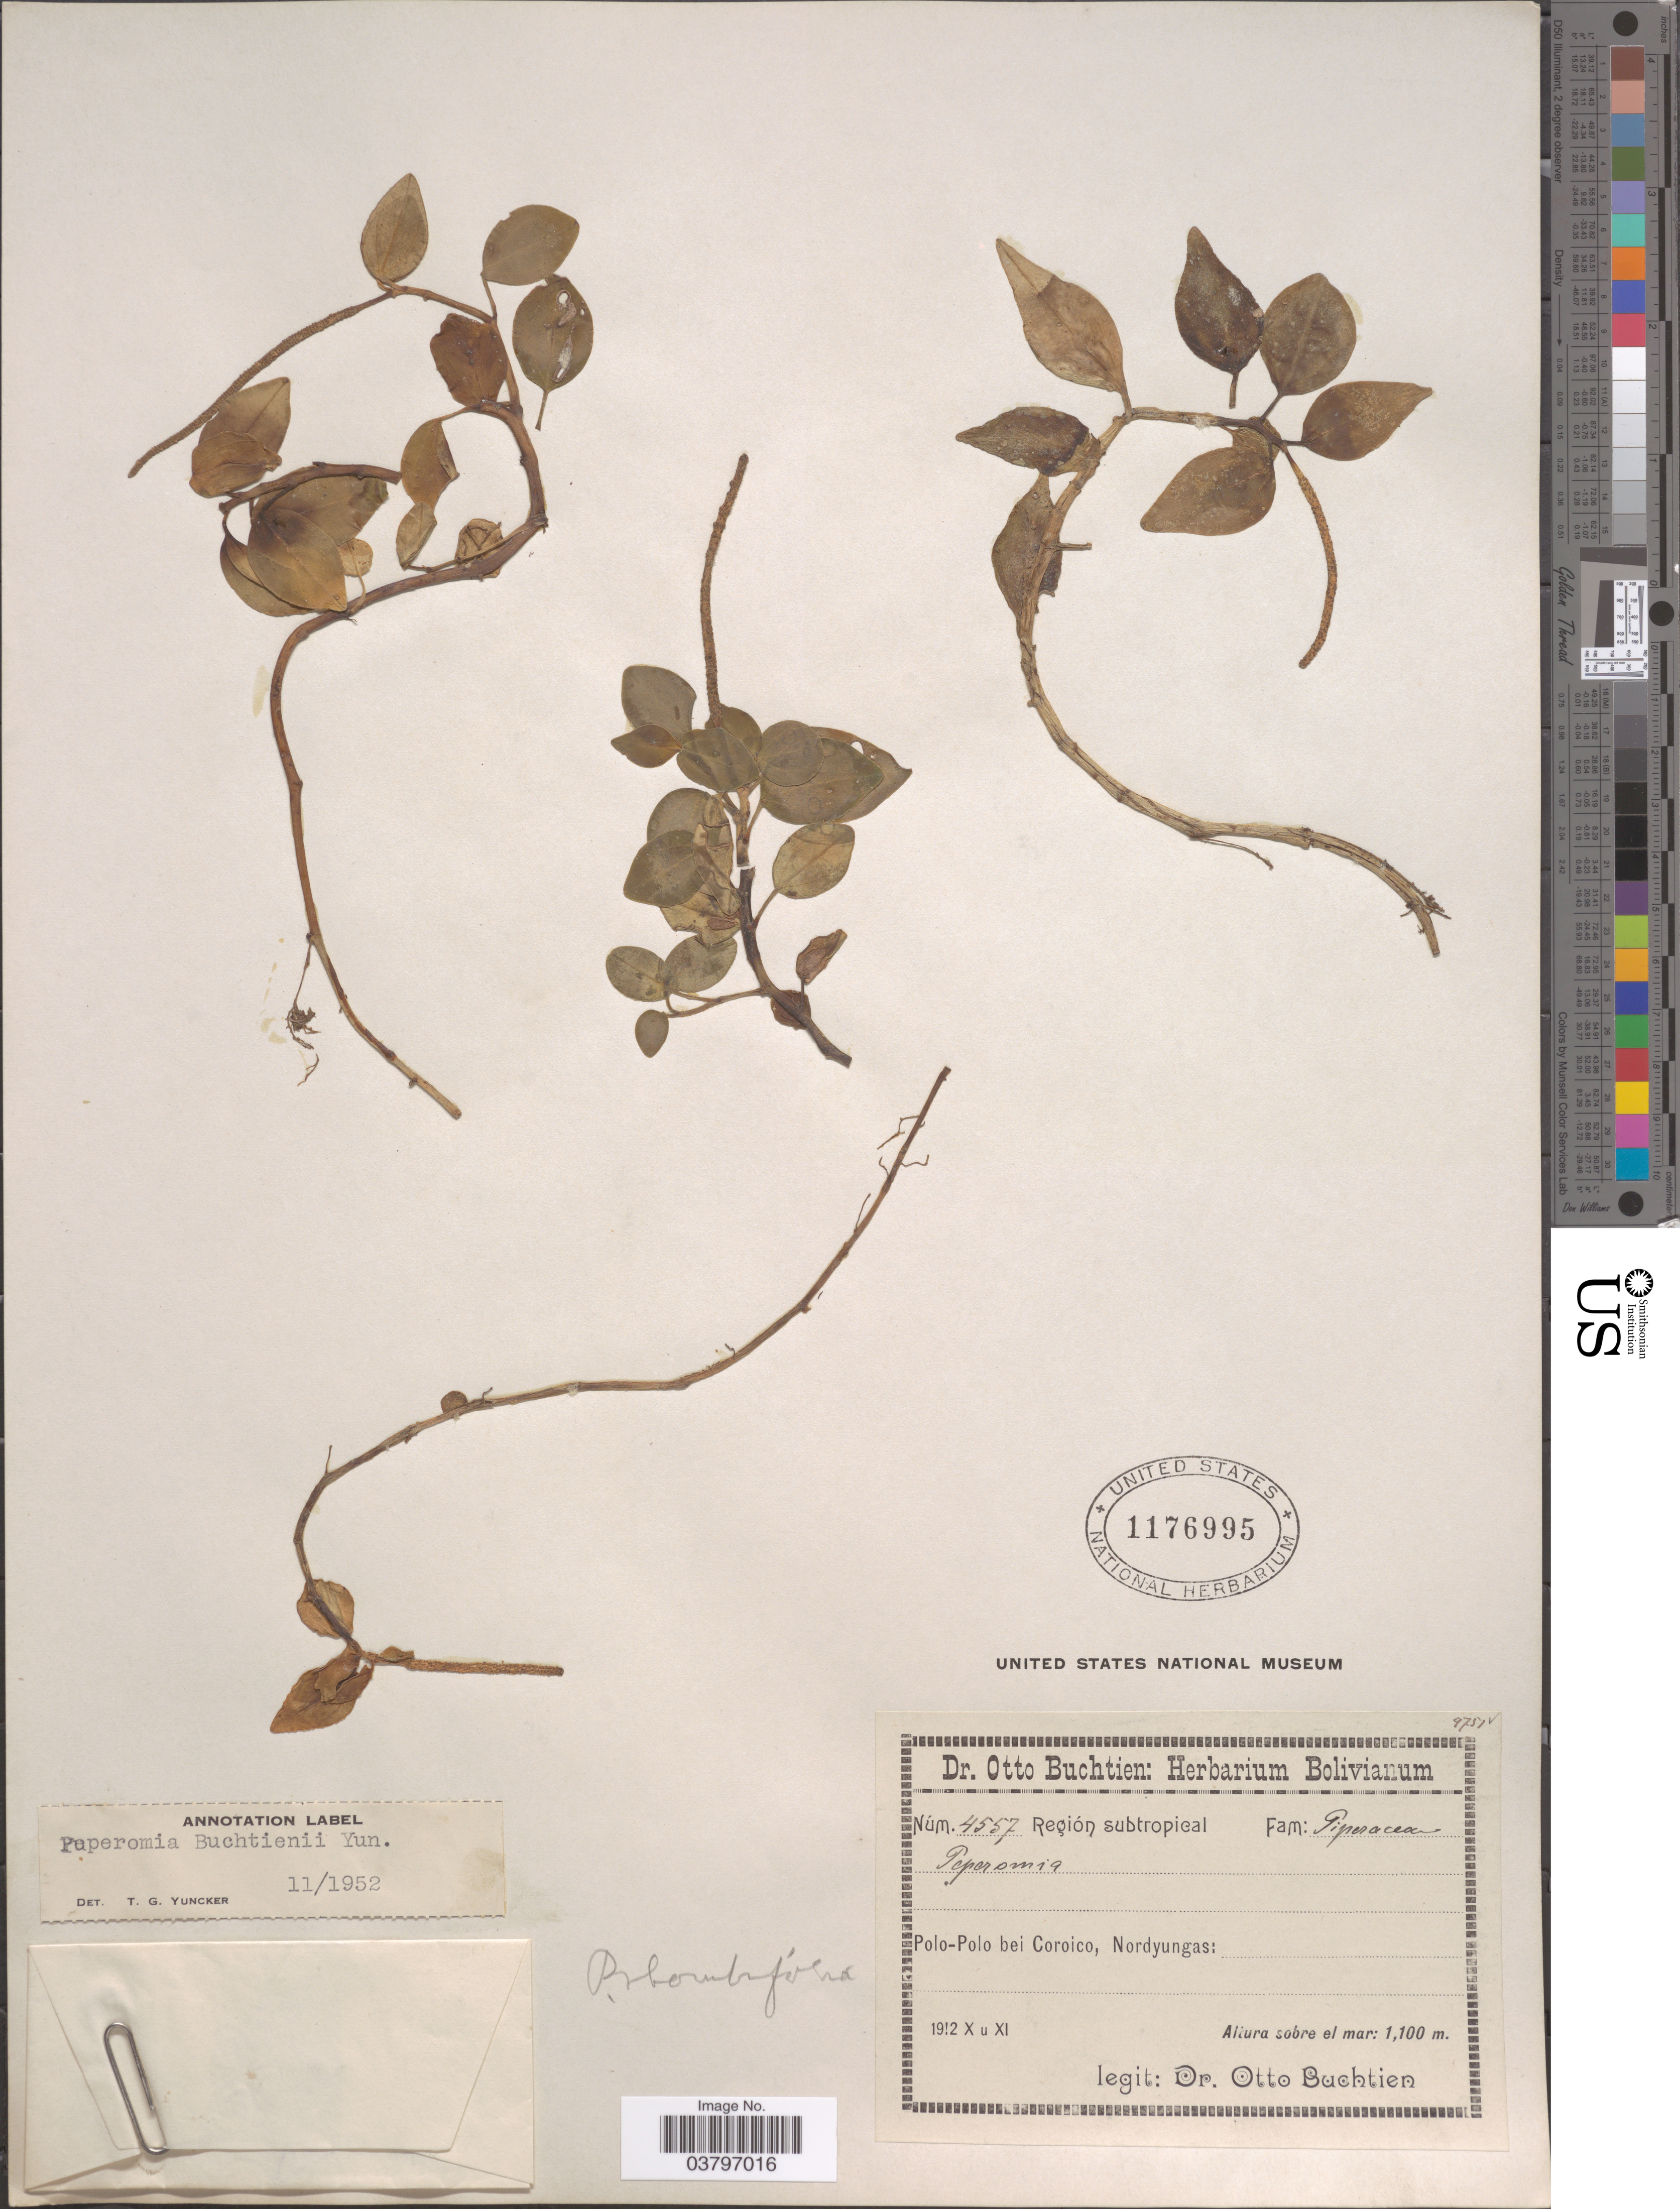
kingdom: Plantae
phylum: Tracheophyta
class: Magnoliopsida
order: Piperales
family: Piperaceae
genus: Peperomia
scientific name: Peperomia buchtienii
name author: Yunck.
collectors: O. Buchtien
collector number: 4557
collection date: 1912-10/1912-11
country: Bolivia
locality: Región subtropical. Polo-Polo bei Coroico, Nordyungas.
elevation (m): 1100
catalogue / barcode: US 1176995